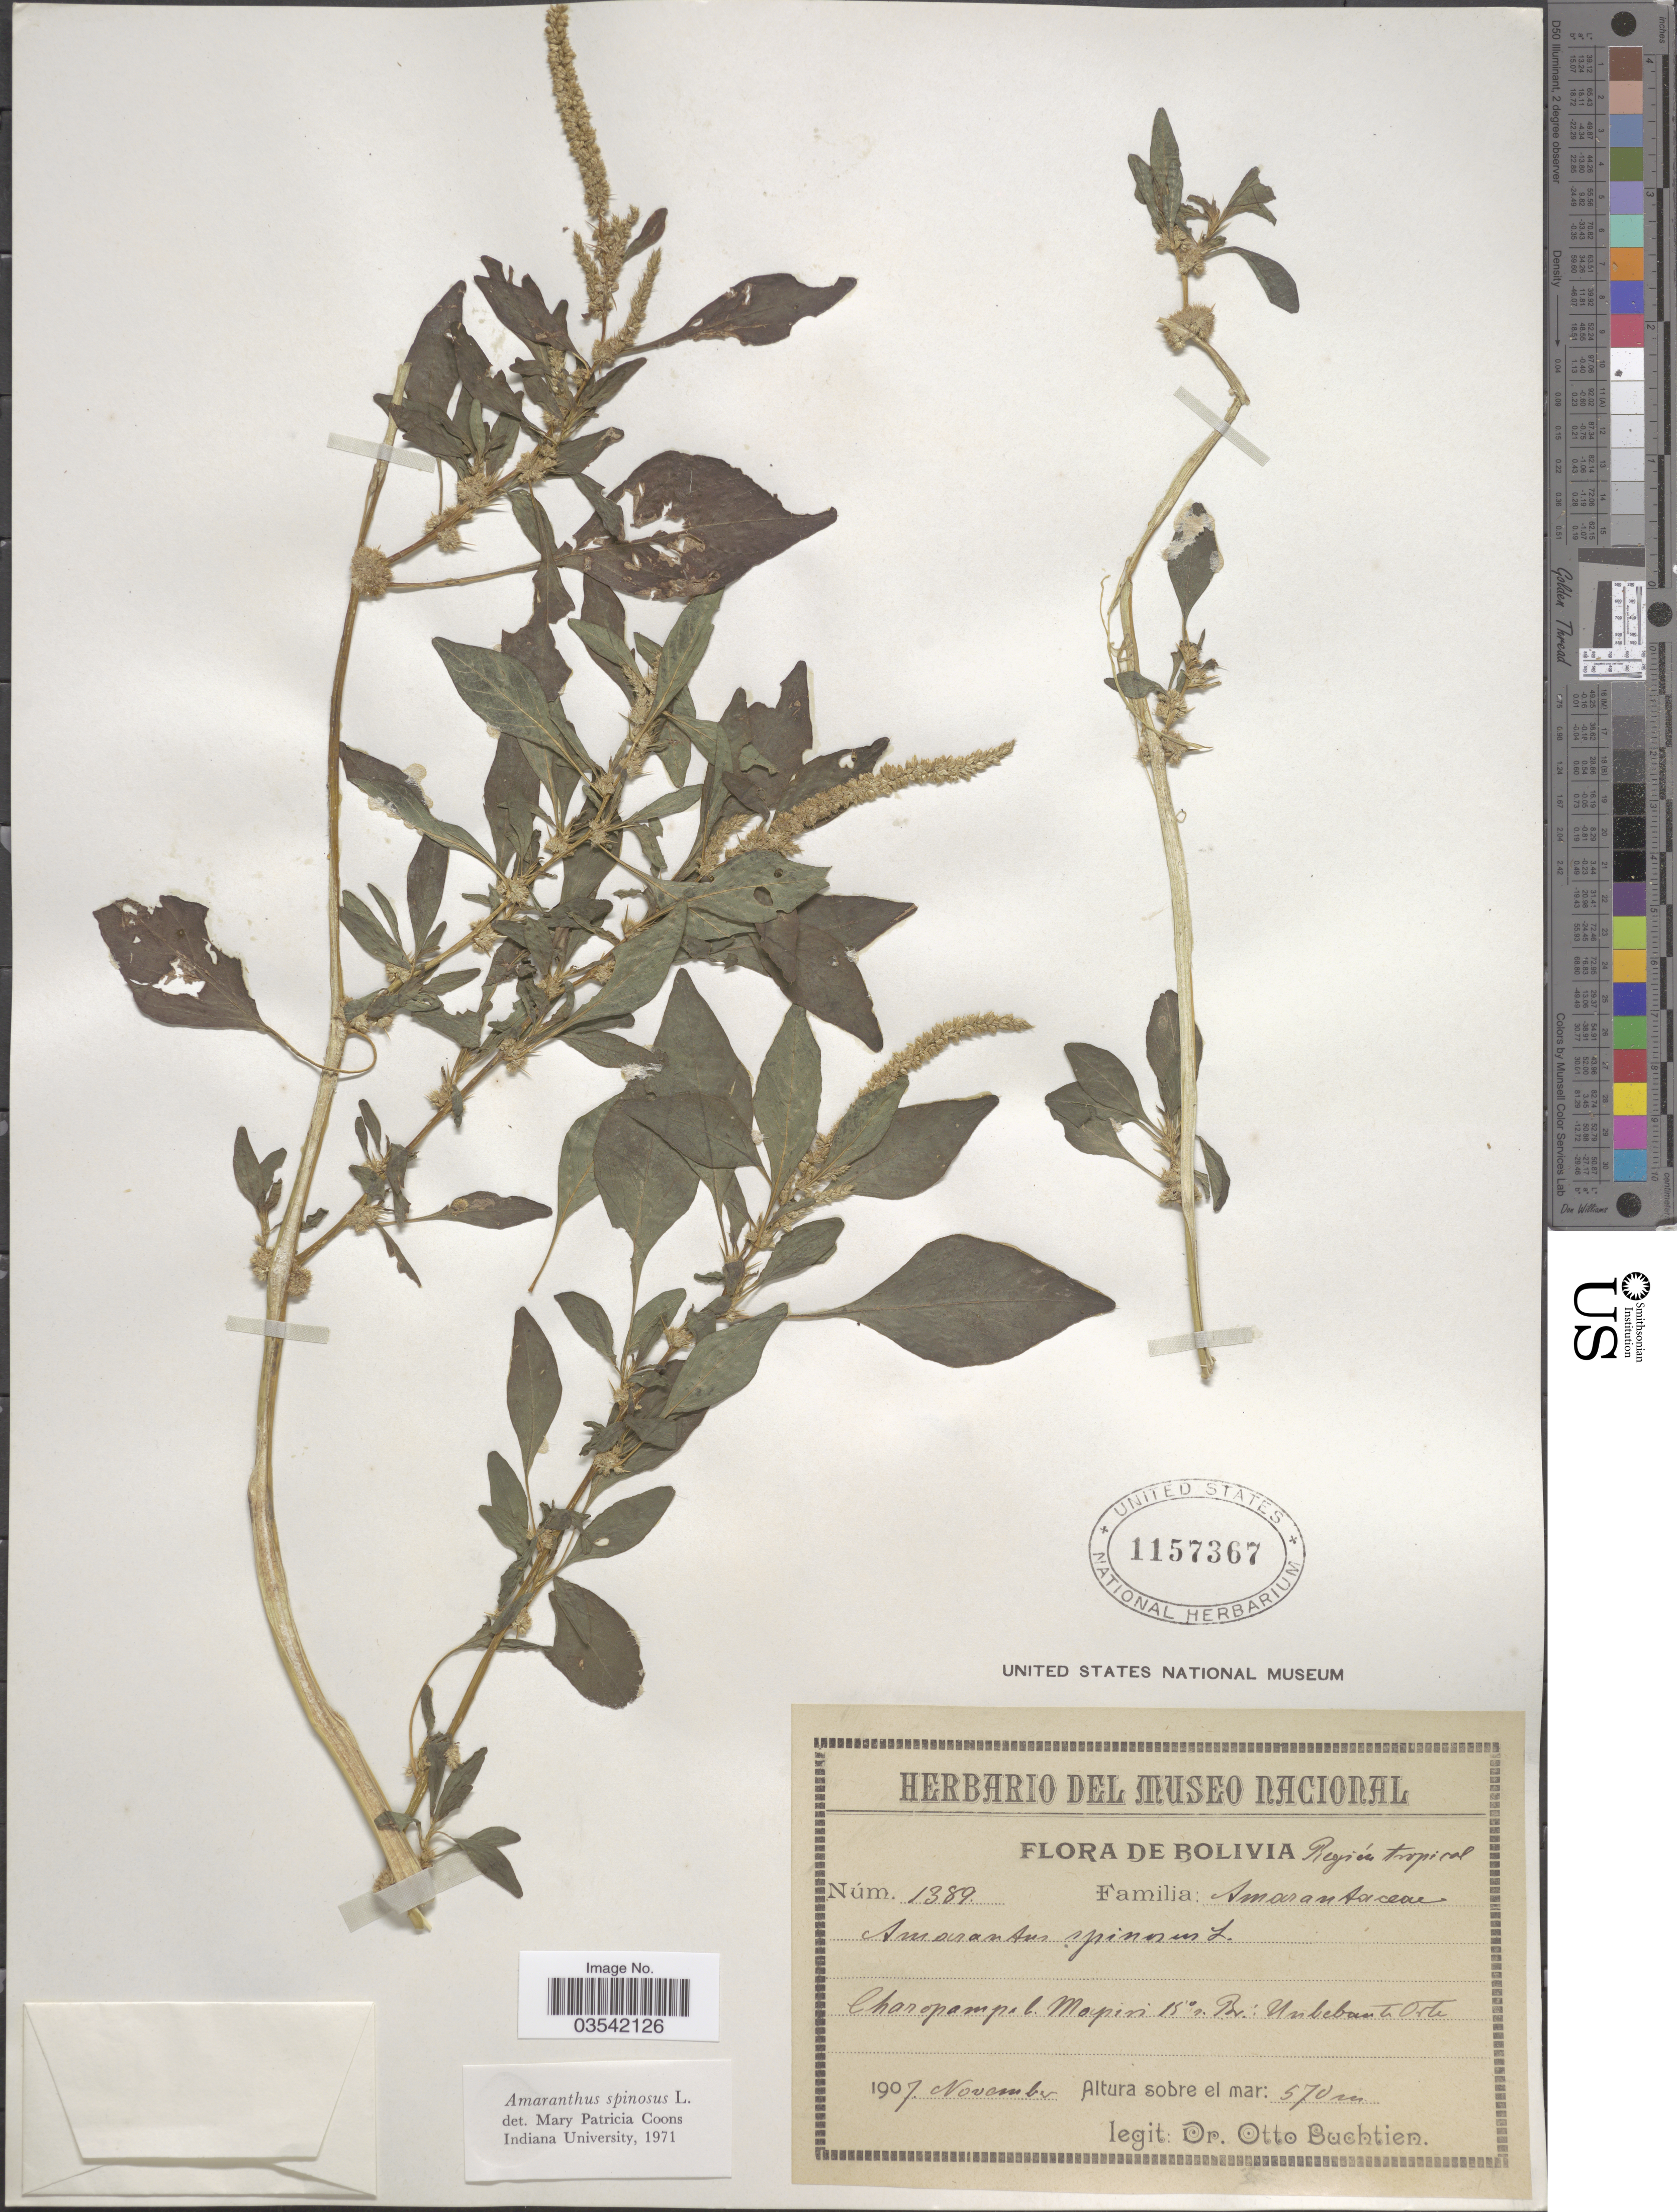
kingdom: Plantae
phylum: Tracheophyta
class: Magnoliopsida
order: Caryophyllales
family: Amaranthaceae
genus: Amaranthus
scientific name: Amaranthus spinosus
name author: L.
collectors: O. Buchtien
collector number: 1389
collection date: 1907-11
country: Bolivia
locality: Región tropical. Charopampa l. Mapiri 15°s.. Br.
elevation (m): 570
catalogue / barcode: US 1157367